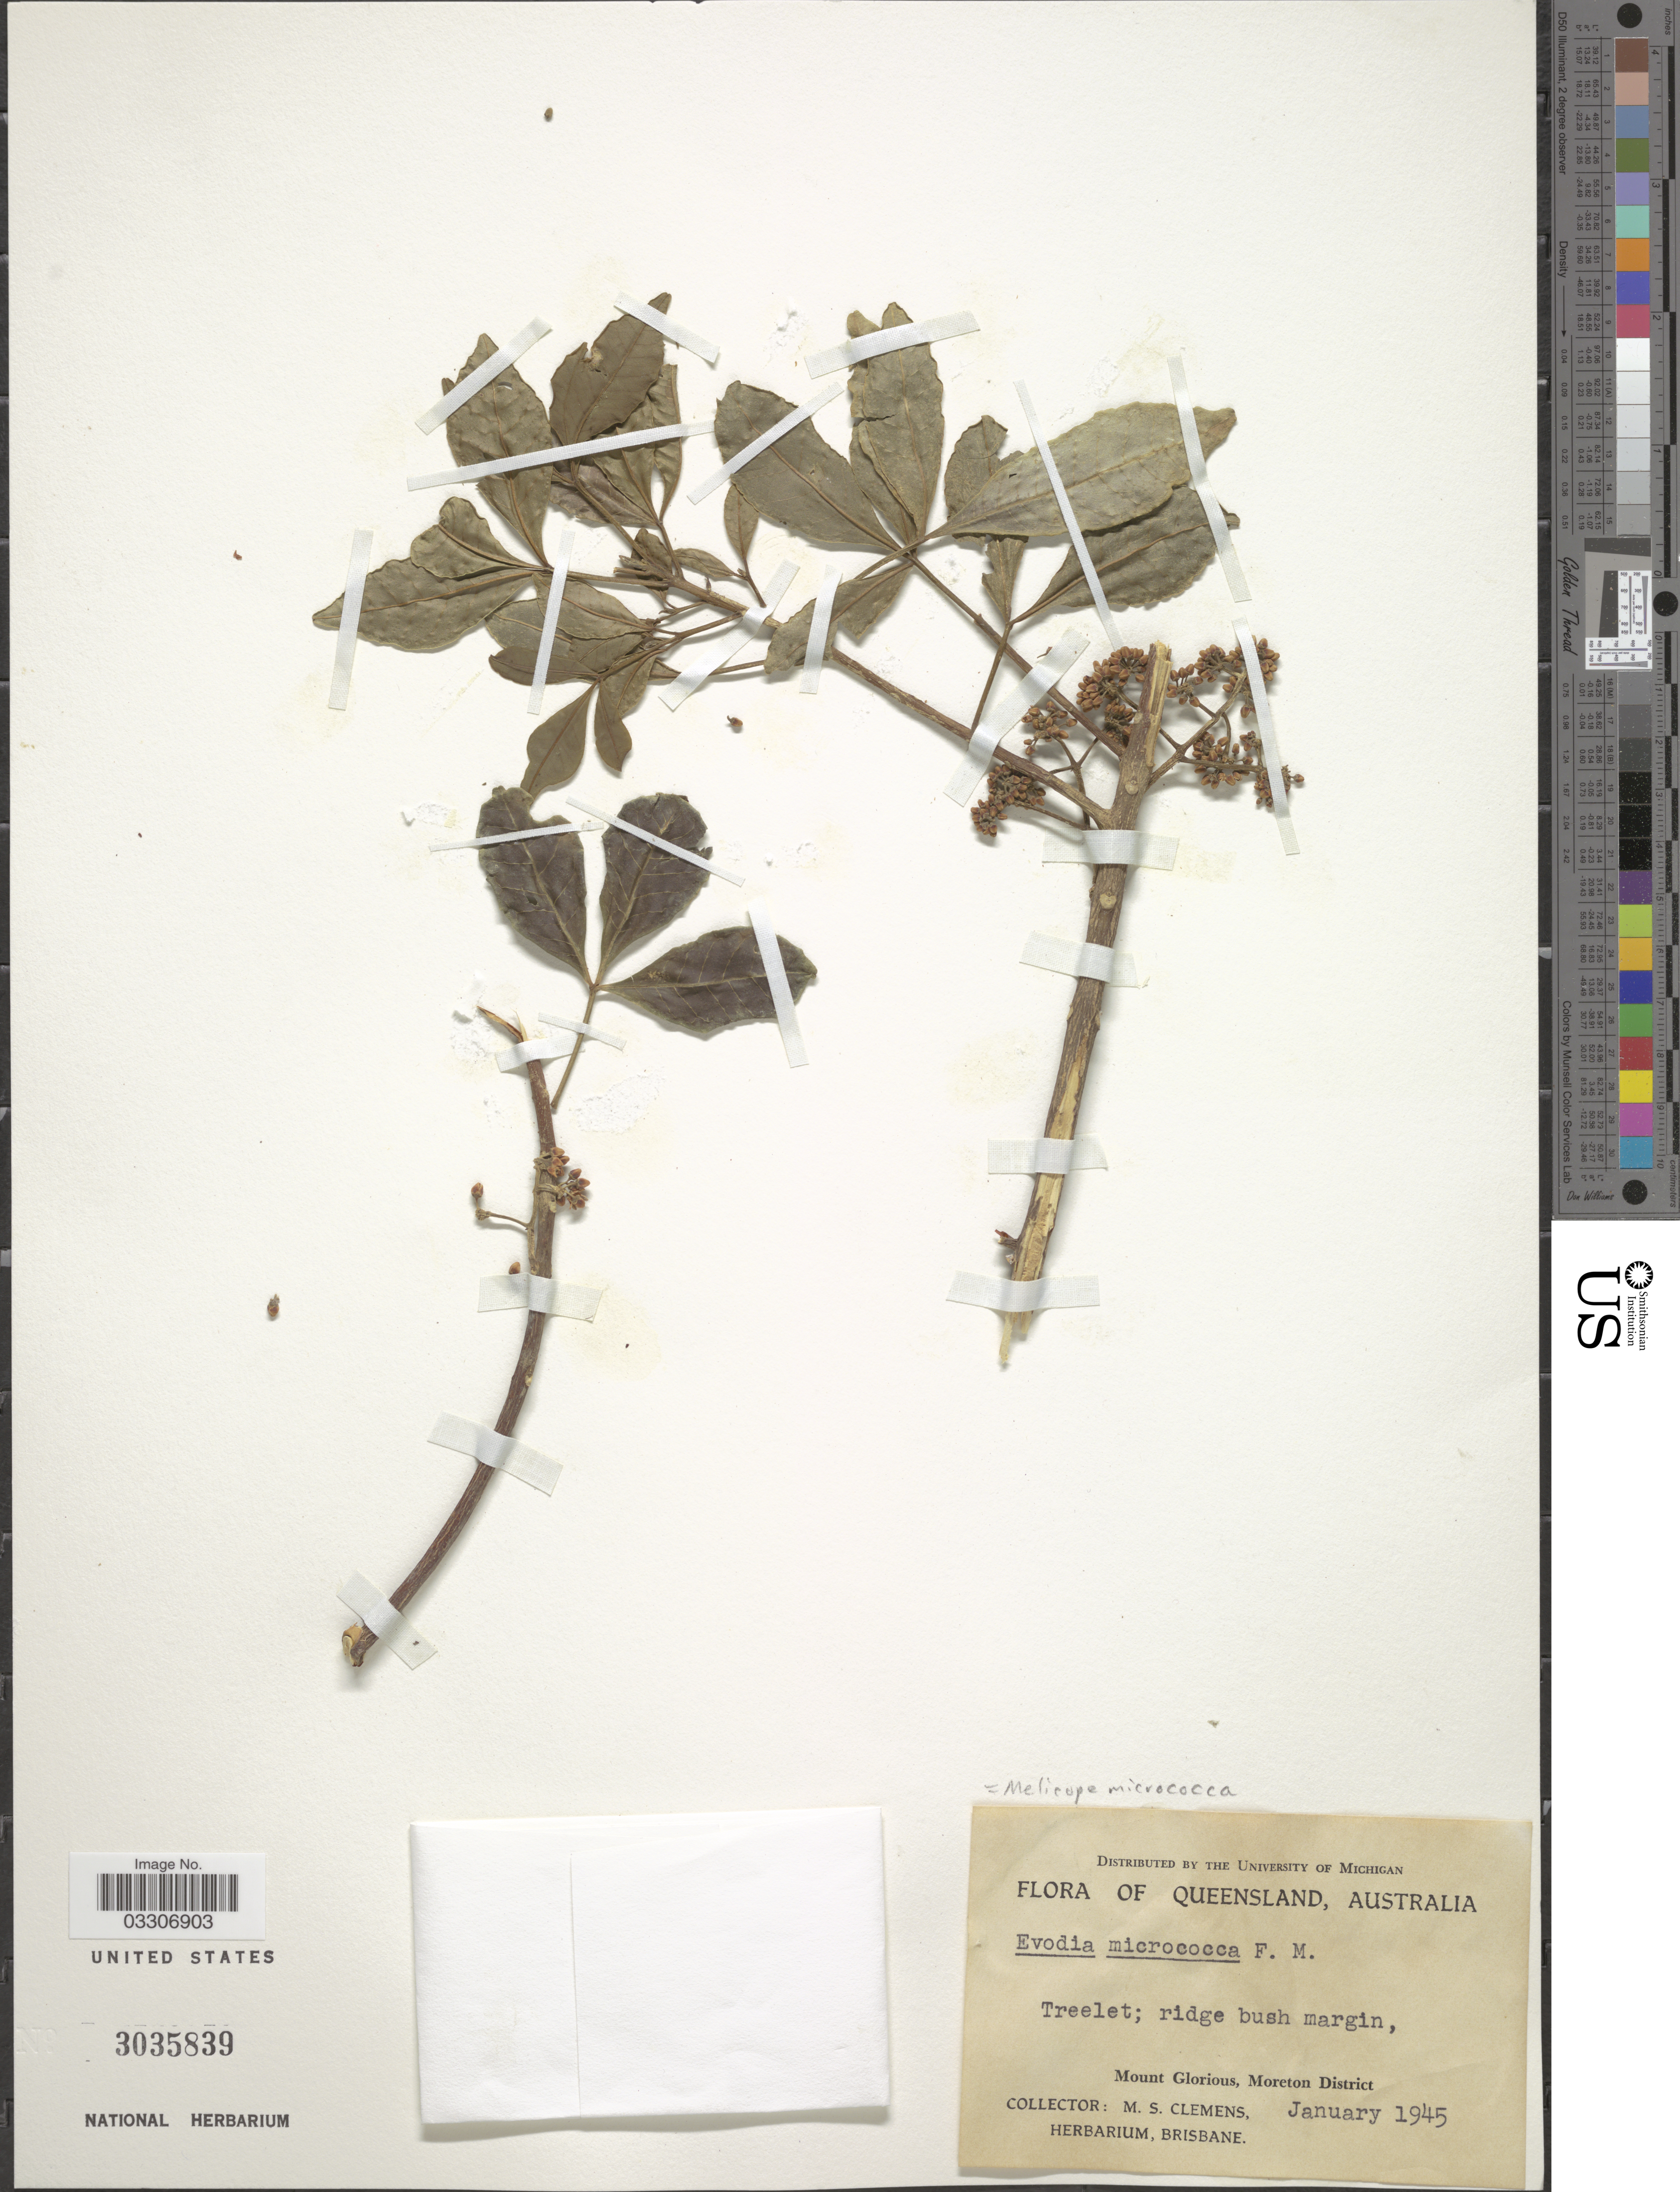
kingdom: Plantae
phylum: Tracheophyta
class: Magnoliopsida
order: Sapindales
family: Rutaceae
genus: Melicope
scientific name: Melicope micrococca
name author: (F. Muell.) T.G. Hartley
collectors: M. S. Clemens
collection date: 1945-01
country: Australia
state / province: Queensland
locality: Mount Glorious, Moreton District.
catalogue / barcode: US 3035839